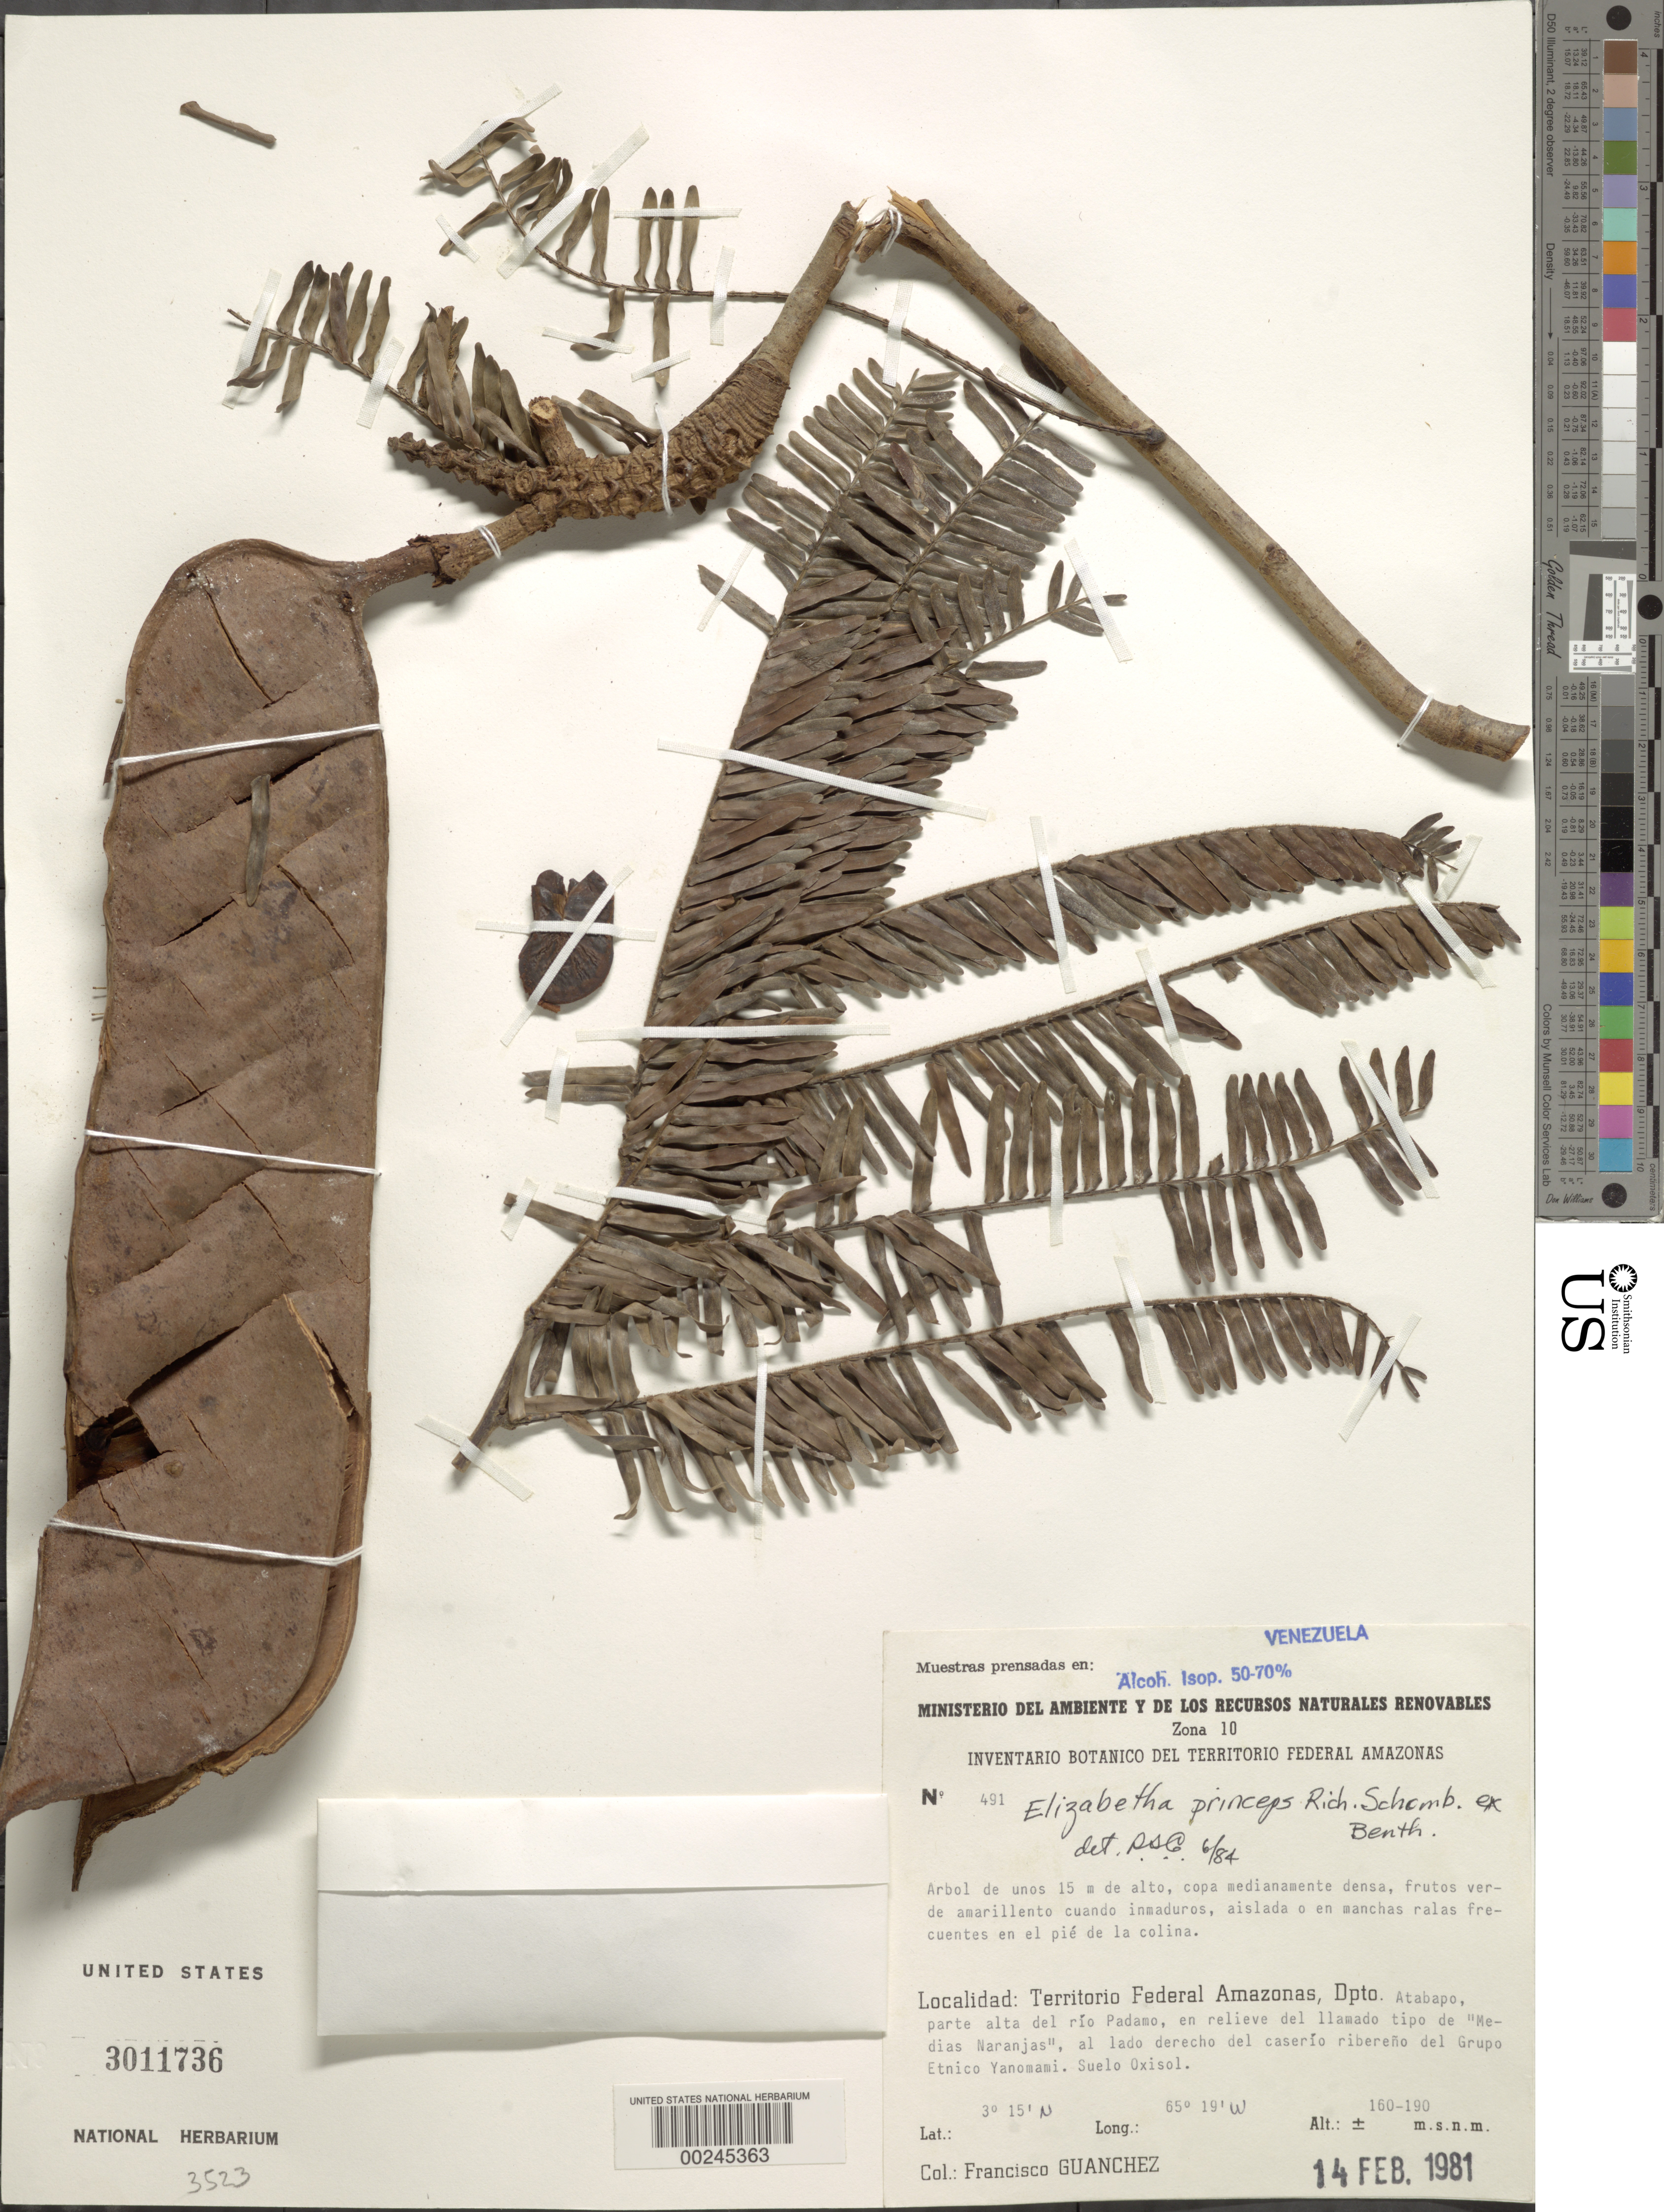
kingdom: Plantae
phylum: Tracheophyta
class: Magnoliopsida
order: Fabales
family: Fabaceae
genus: Elizabetha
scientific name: Elizabetha princeps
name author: R.H. Schomb. ex Benth.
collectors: F. Guánchez M.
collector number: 491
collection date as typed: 14 Feb 1981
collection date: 1981-02-14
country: Venezuela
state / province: Amazonas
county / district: Atabapo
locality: Upper part of the rio padamo, "medias naranjas", right side of the hamlet of the ethnic yanomami group; suelo oxisol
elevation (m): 160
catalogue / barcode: US 3011736